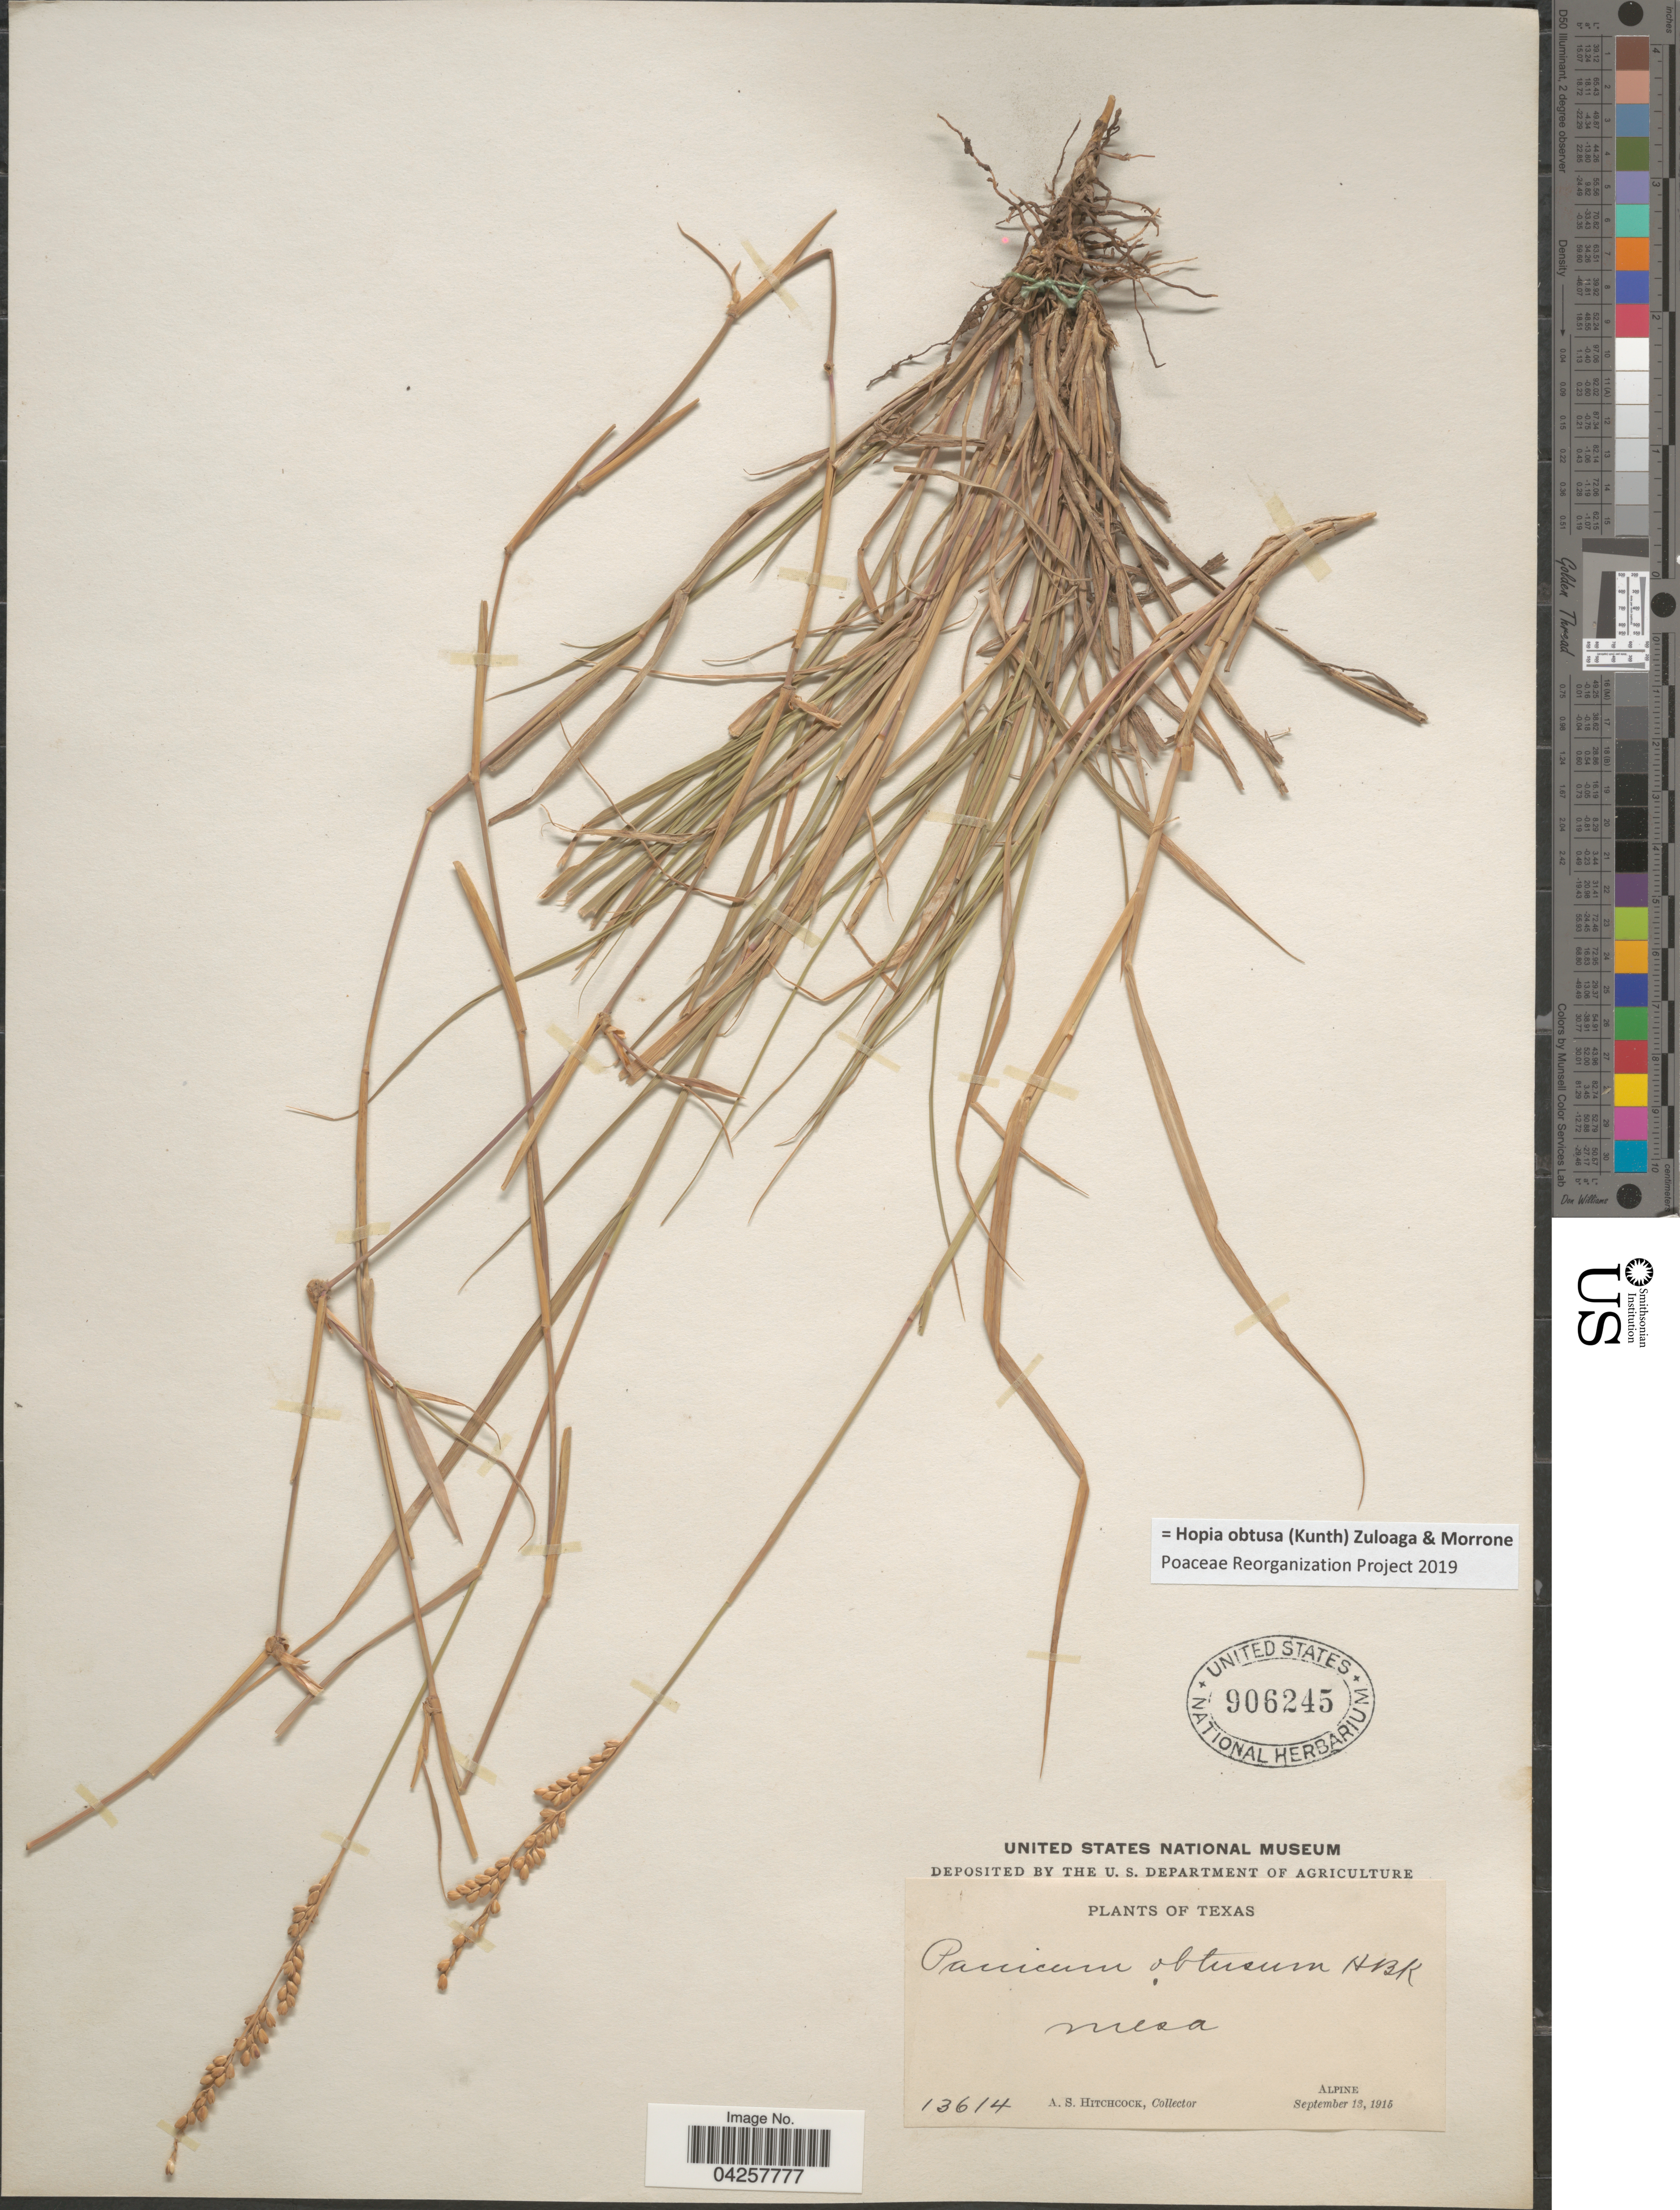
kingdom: Plantae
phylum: Tracheophyta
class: Liliopsida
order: Poales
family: Poaceae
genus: Hopia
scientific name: Hopia obtusa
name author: (Kunth) Zuloaga & Morrone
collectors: A. S. Hitchcock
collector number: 13614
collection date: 1915-09-13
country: United States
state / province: Texas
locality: Mesa. Alpine.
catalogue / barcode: US 906245